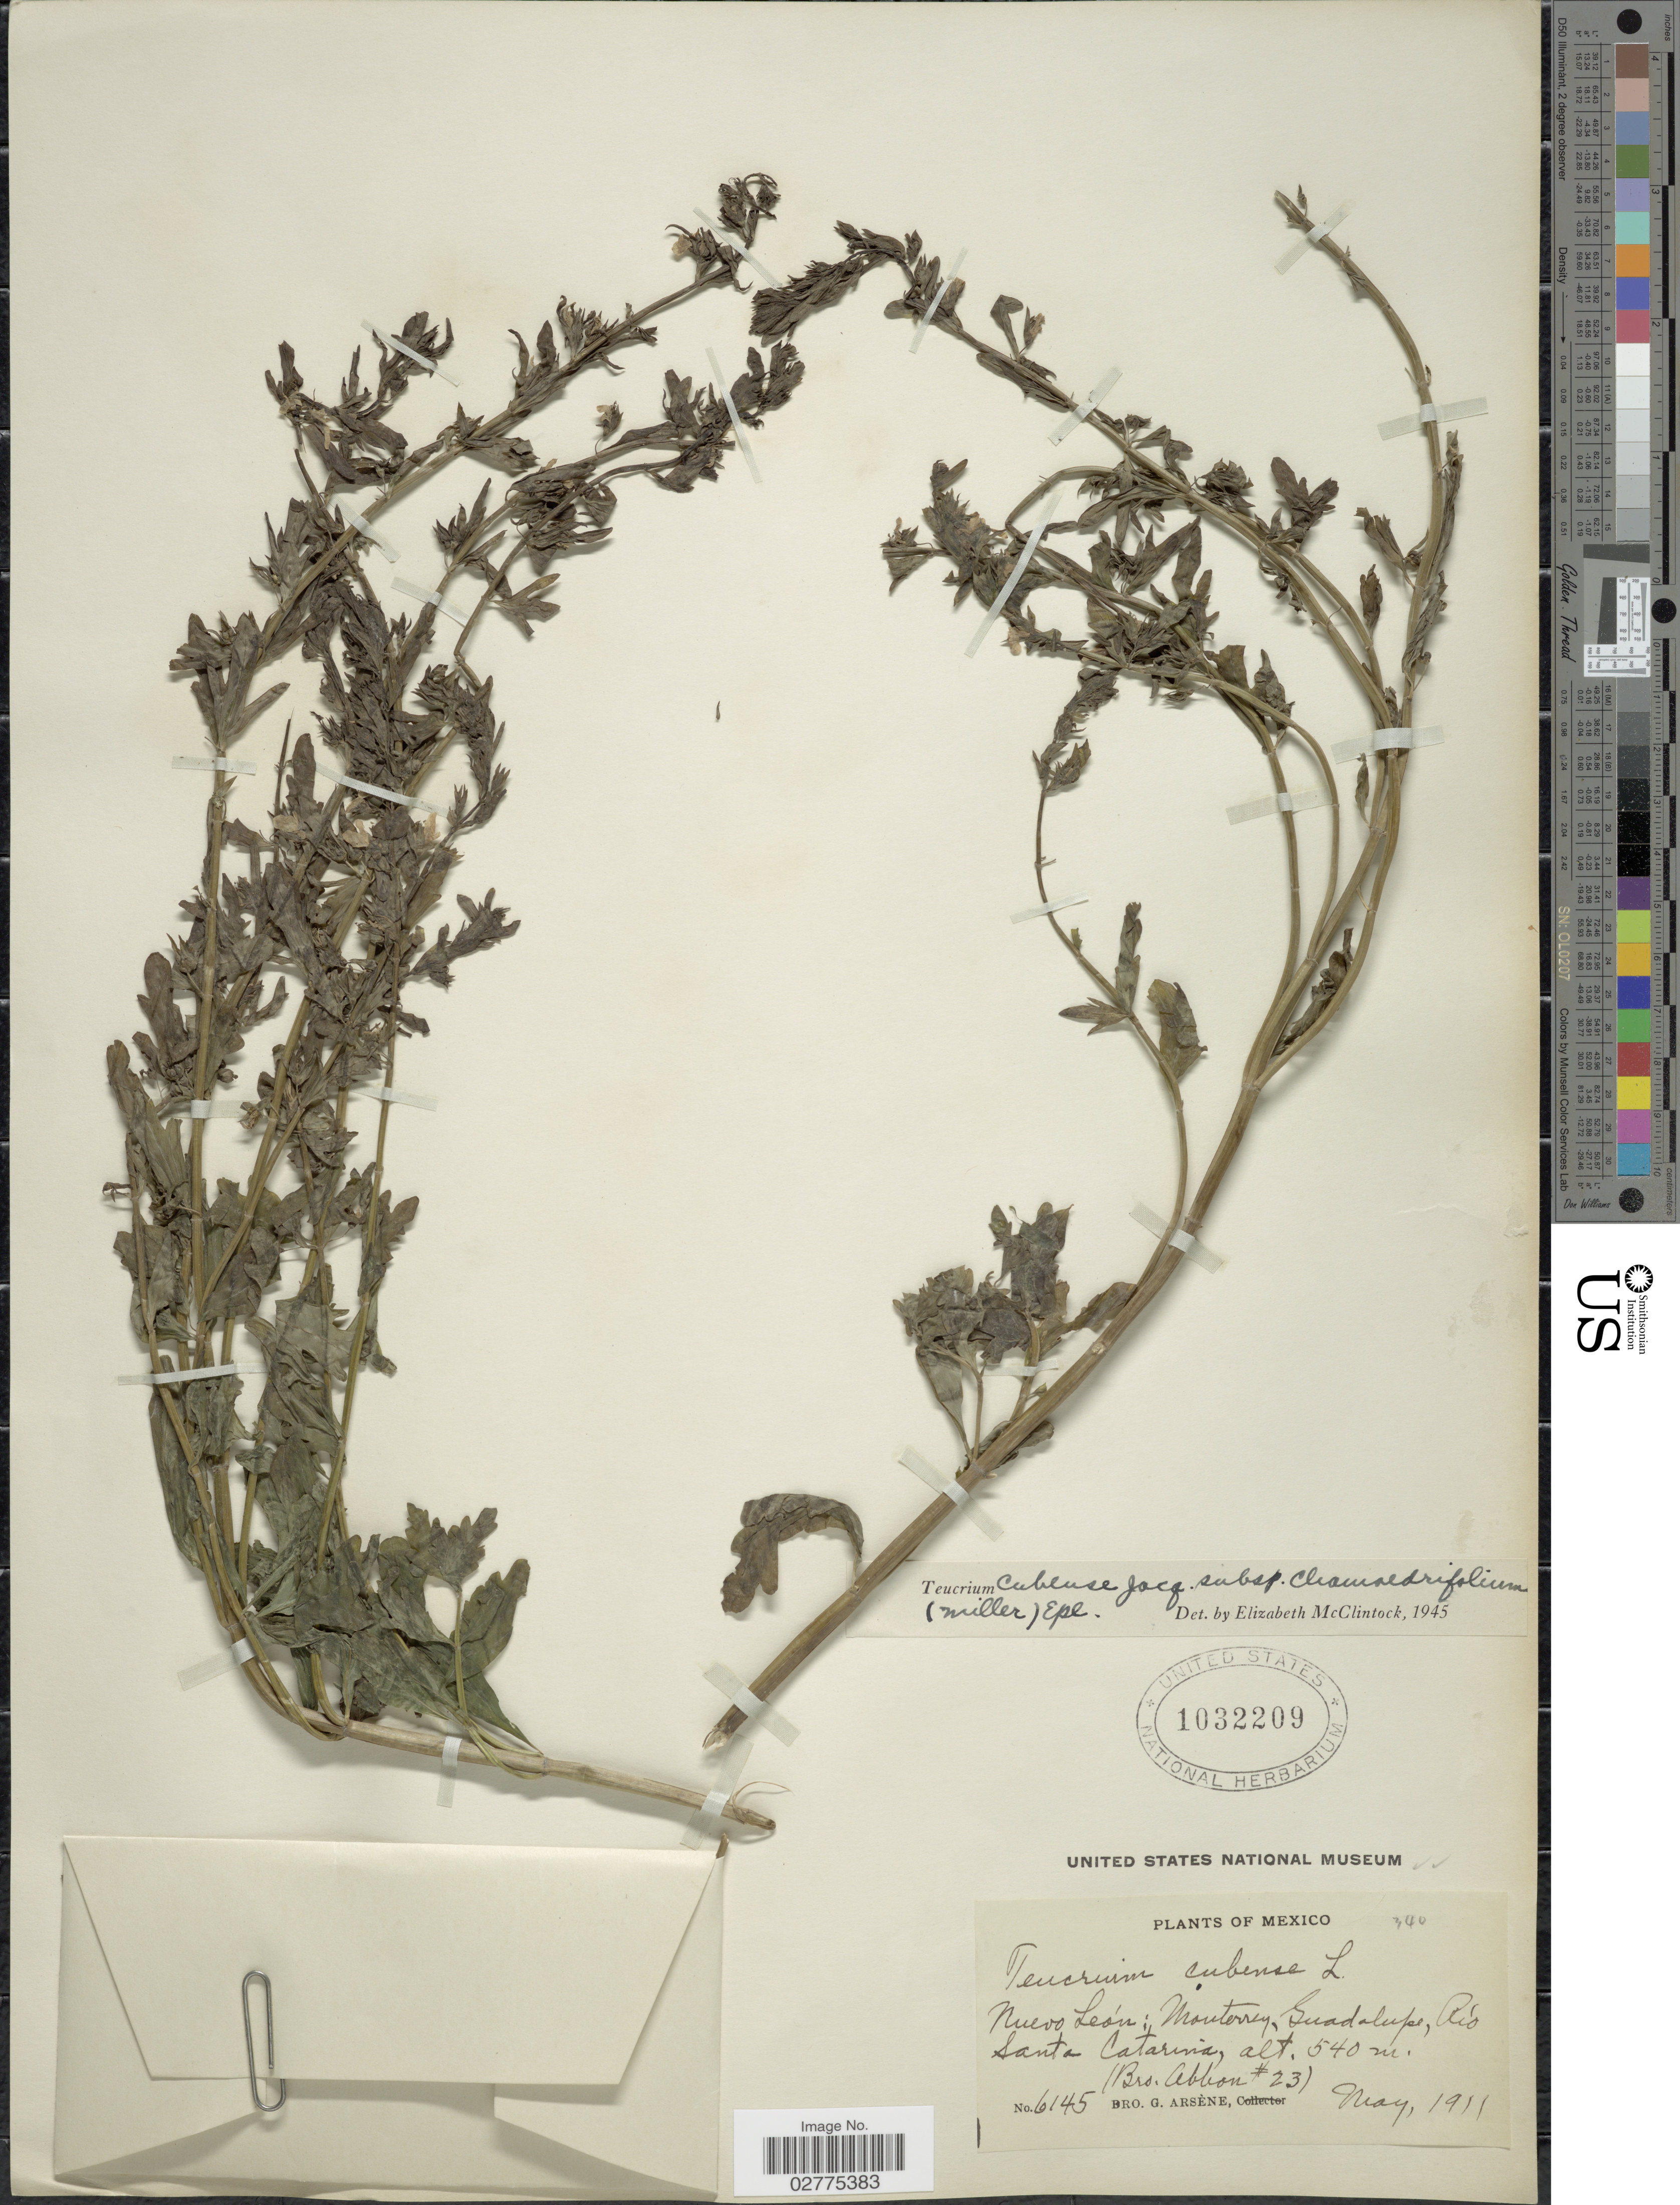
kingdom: Plantae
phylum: Tracheophyta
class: Magnoliopsida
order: Lamiales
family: Lamiaceae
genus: Teucrium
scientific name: Teucrium cubense subsp. chamaedrifolium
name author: Jacq.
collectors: Bro. G. Arsène & Bro. Abbon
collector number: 6145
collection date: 1911-05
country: Mexico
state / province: Nuevo León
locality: Nuevo Leon: Monterrey, Guadalupe, Rio Santa Catarina.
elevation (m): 540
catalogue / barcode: US 1032209